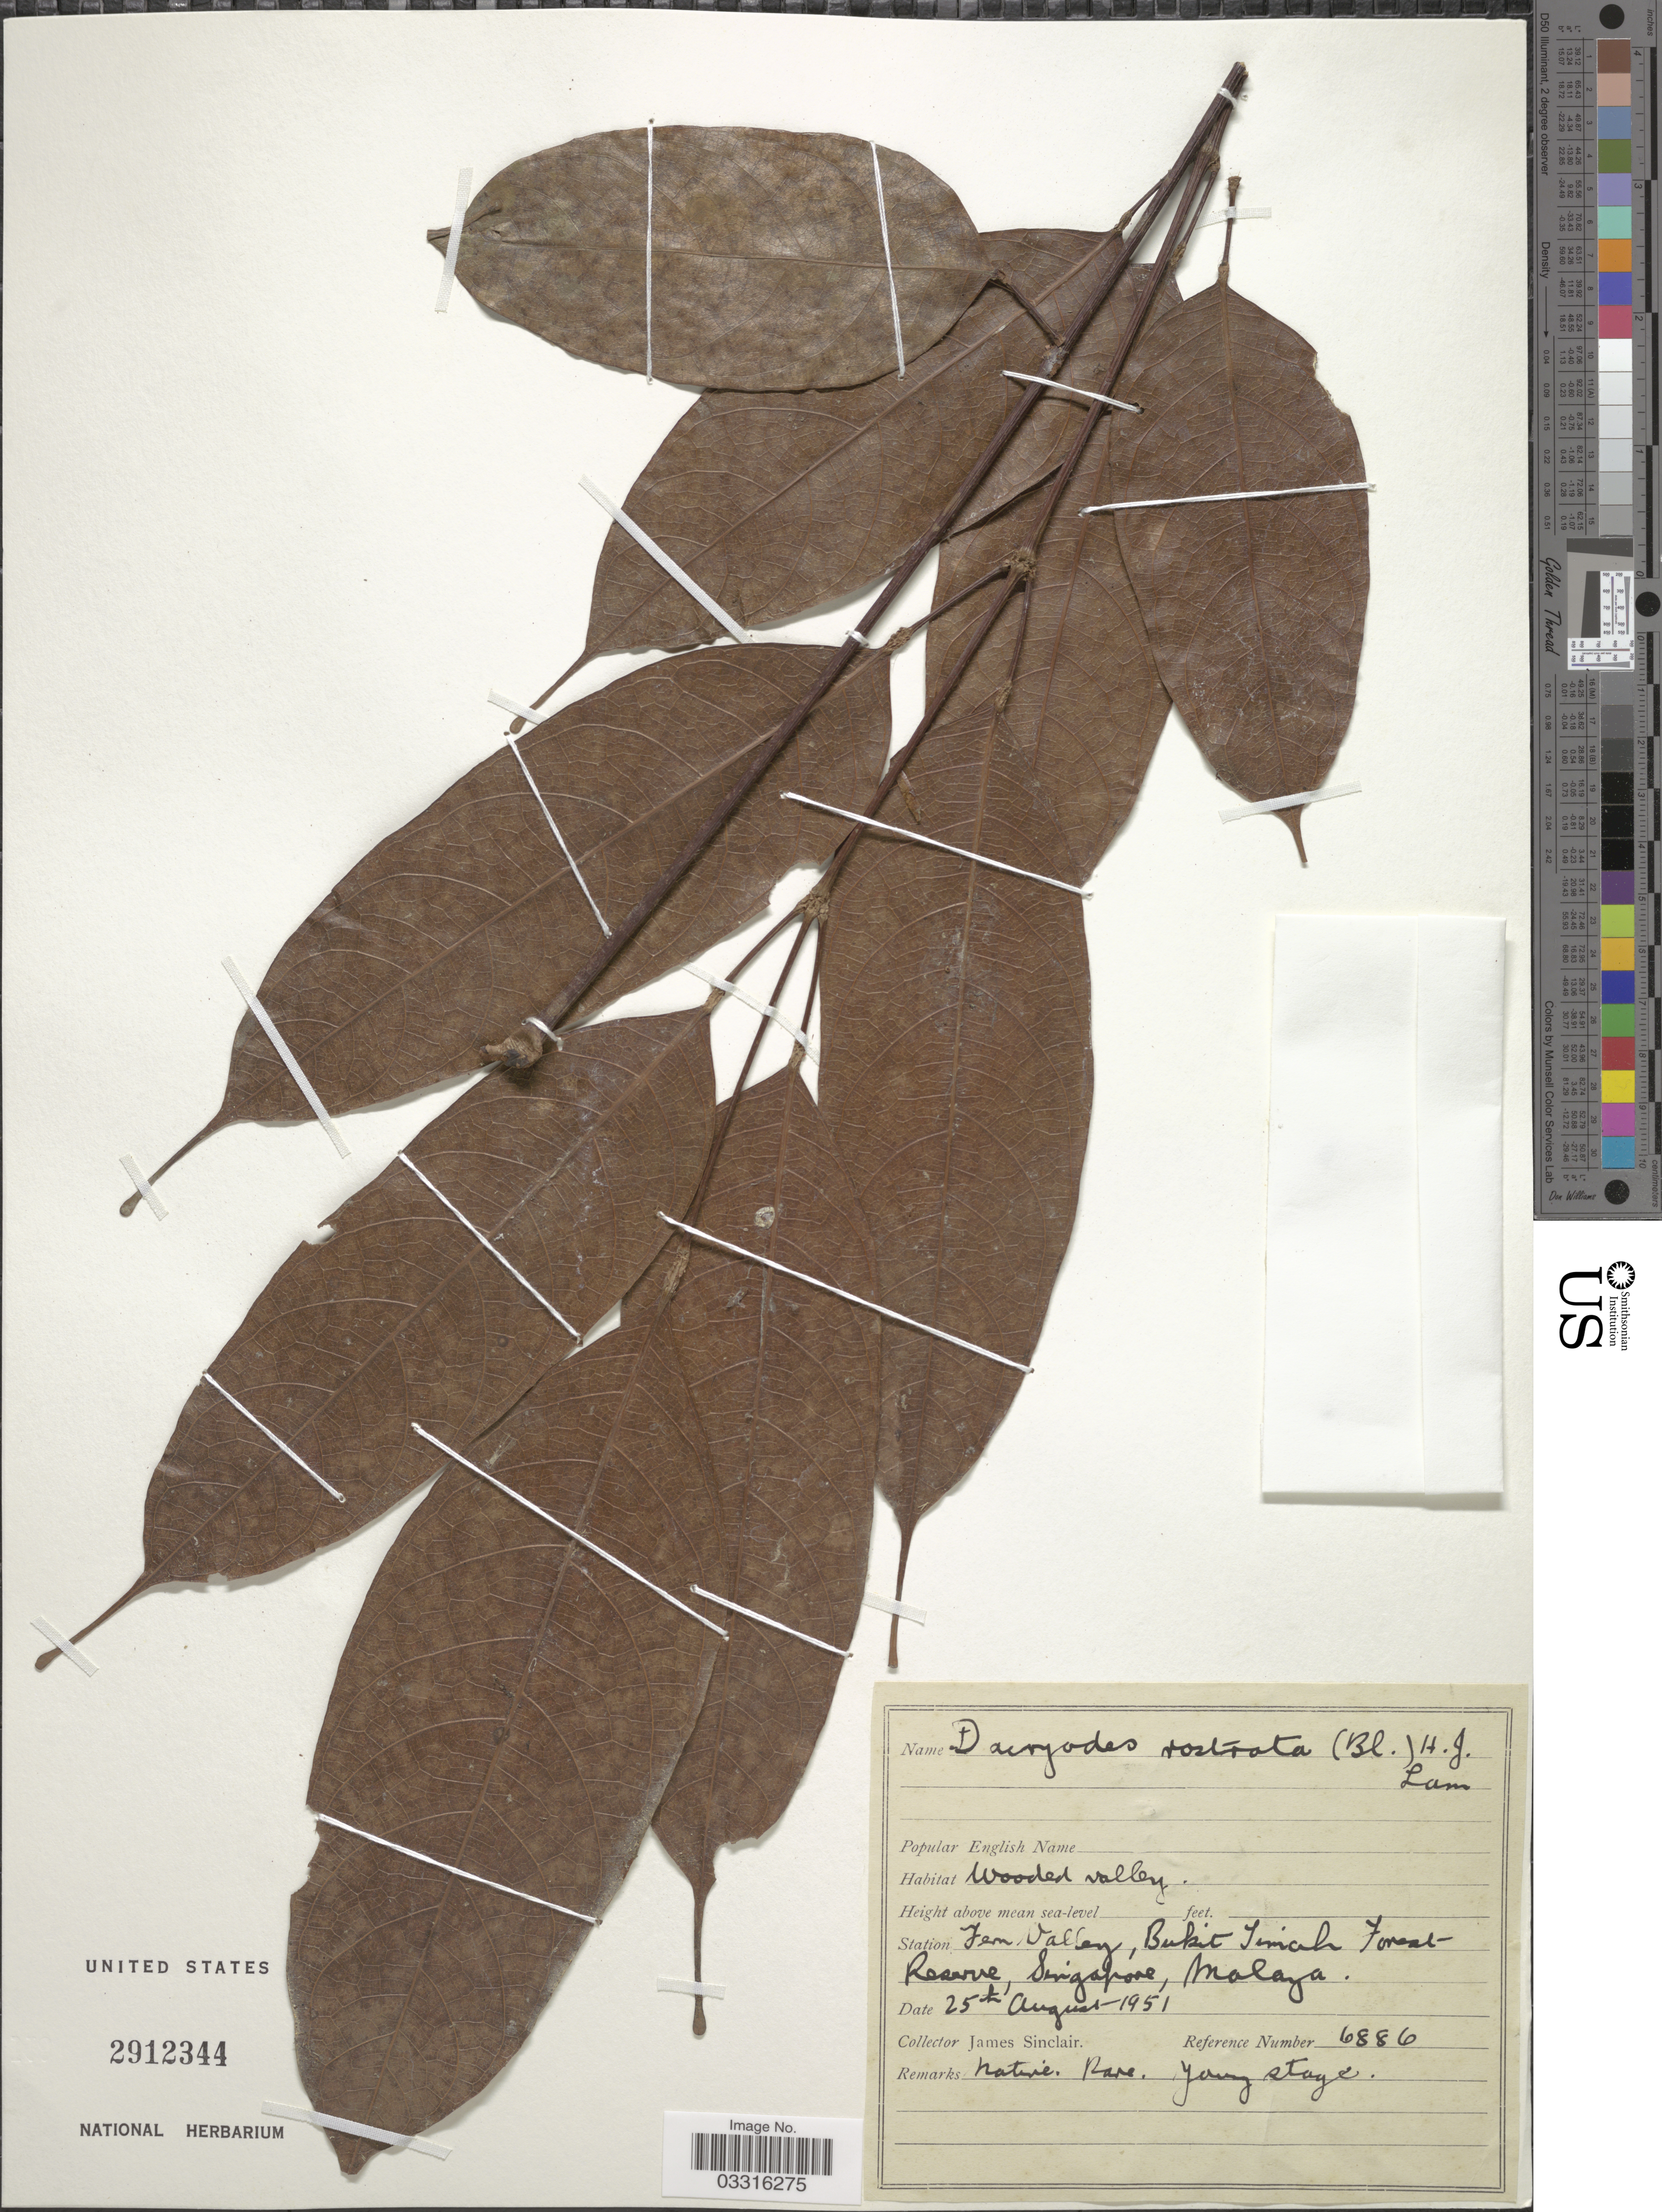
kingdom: Plantae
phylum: Tracheophyta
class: Magnoliopsida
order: Sapindales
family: Burseraceae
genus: Dacryodes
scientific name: Dacryodes rostrata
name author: (Blume) H.J. Lam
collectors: J. Sinclair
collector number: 6886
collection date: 1951-08-25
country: Singapore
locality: Station Fern Valley, Bukit Timah Forest Reserve, Malaya.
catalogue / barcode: US 2912344